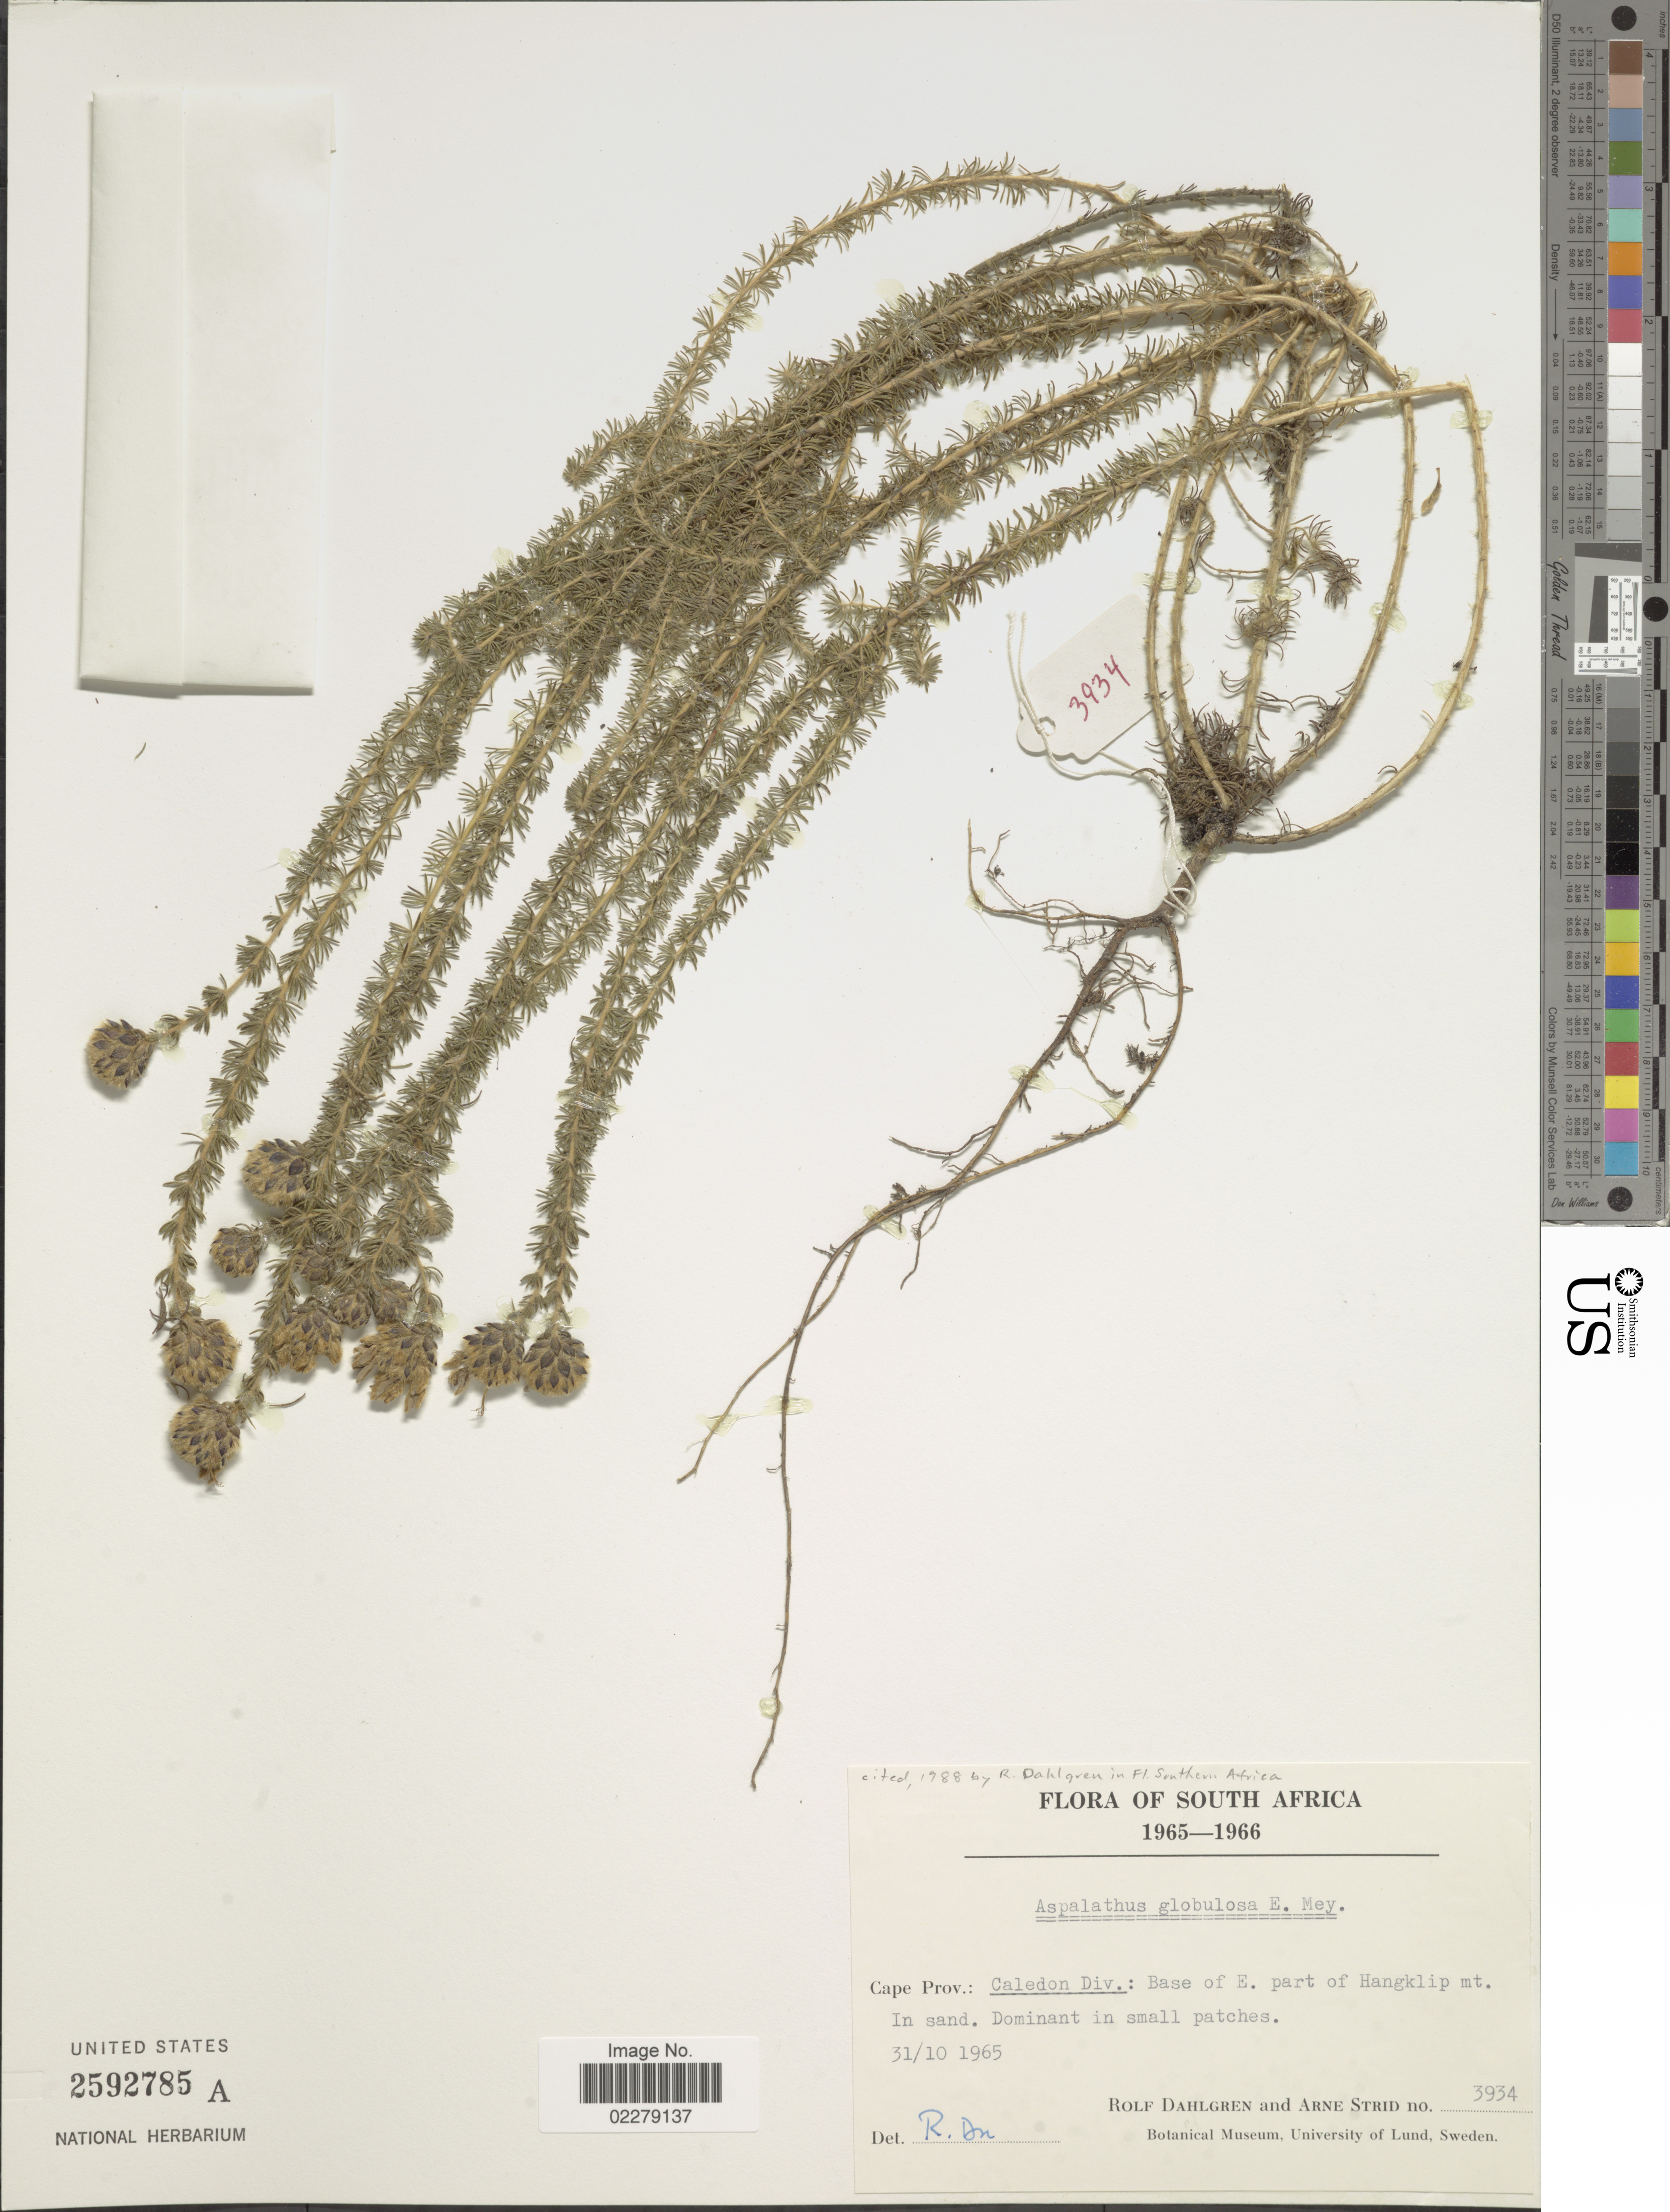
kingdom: Plantae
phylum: Tracheophyta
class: Magnoliopsida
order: Fabales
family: Fabaceae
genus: Aspalathus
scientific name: Aspalathus globulosa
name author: E. Mey.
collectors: R. Dahlgren & A. Strid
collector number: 3934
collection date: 1956-10-31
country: South Africa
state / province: Western Cape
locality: Caledon Div.: Base of E. part of Hangklip mt.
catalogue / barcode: US 2592785A